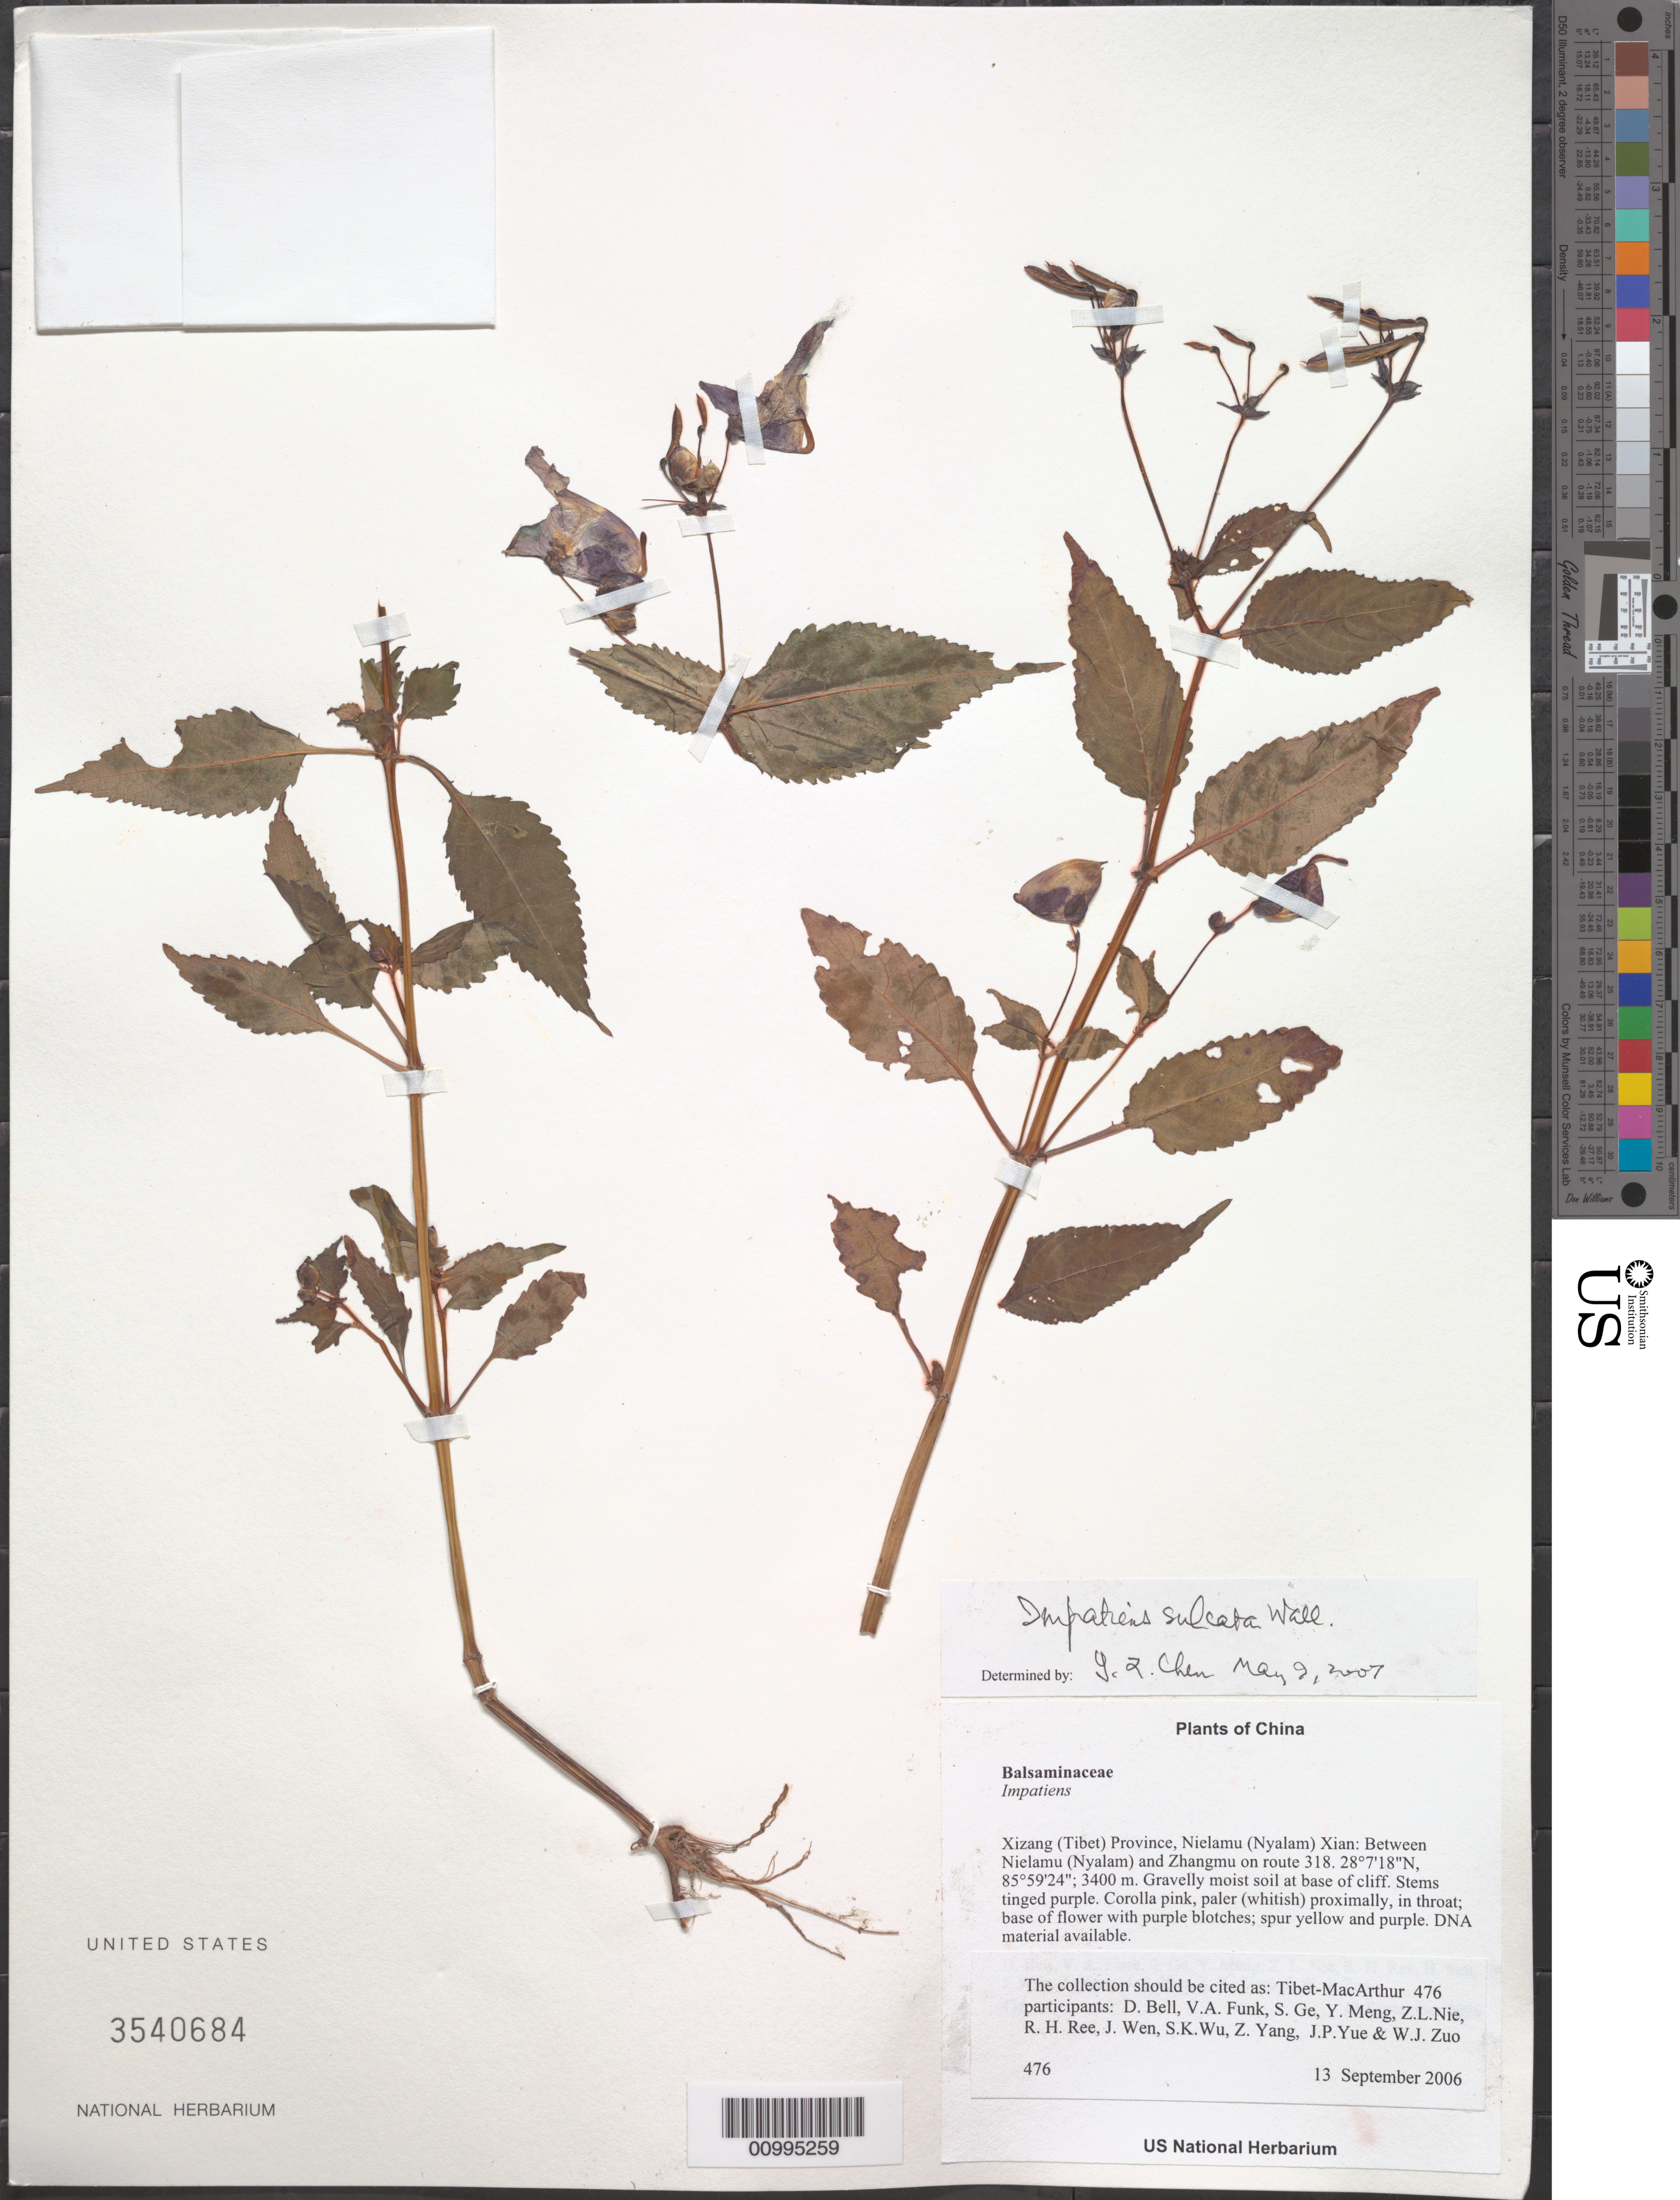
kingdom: Plantae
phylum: Tracheophyta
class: Magnoliopsida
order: Ericales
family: Balsaminaceae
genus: Impatiens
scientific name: Impatiens sulcata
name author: Wall.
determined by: Yilin Chen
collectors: Tibet-MacArthur, D. A. Bell, V. Funk, S. Ge, Y. Meng, Z. Nie, R. Ree, H. Sun, J. Wen, Z. Yang, J. Yue, Z. Zhou & W. Zuo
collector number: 476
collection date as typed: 13 Sep 2006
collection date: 2006-09-13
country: China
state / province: Xizang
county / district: Nielamu (Nyalam) Xian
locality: Between Nielamu (Nyalam) and Zhangmu on route 318.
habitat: Rocky slopes, cliff bases and disturbed areas beside road. Gravelly moist soil at base of cliff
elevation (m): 3400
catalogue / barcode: US 3540684